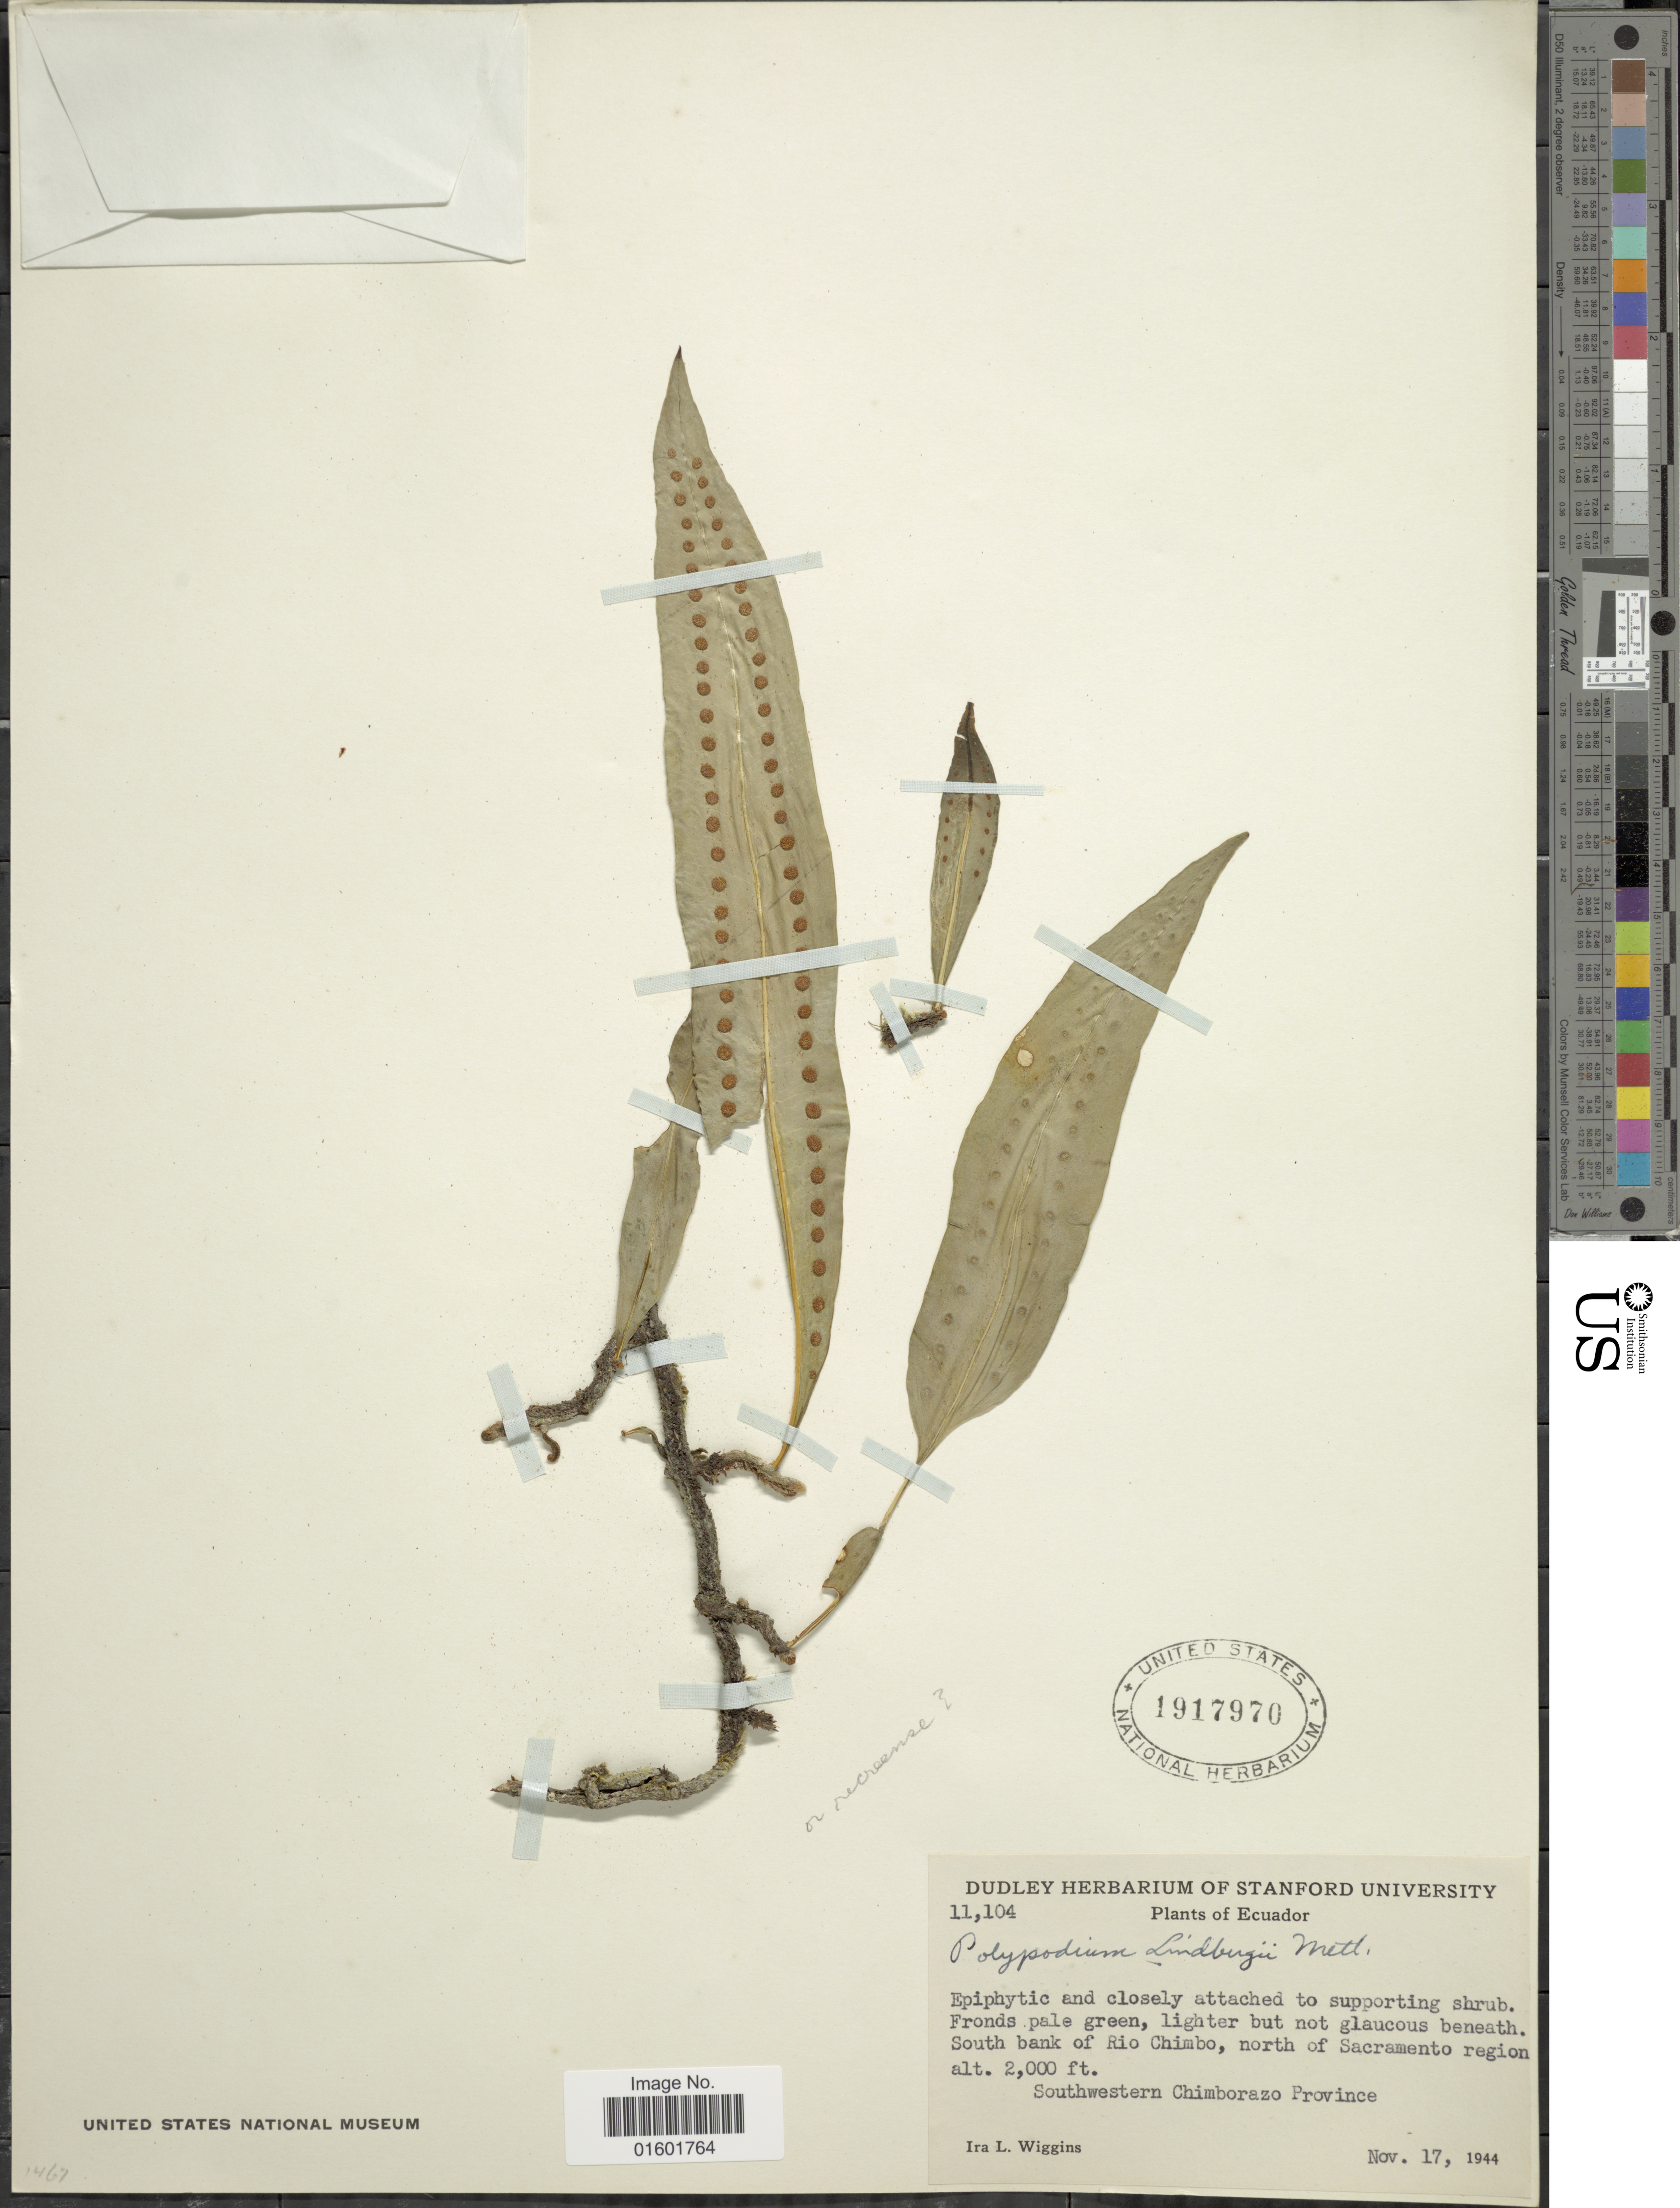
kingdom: Plantae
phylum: Tracheophyta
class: Polypodiopsida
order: Polypodiales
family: Polypodiaceae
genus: Microgramma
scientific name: Microgramma recreense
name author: (Hieron.) Lellinger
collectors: I. L. Wiggins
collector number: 11104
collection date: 1944-11-17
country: Ecuador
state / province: Chimborazo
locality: South bank of Rio Chimbo, north of Sacramento region, Southwestern Chimborazo Province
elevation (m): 610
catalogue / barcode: US 1917970